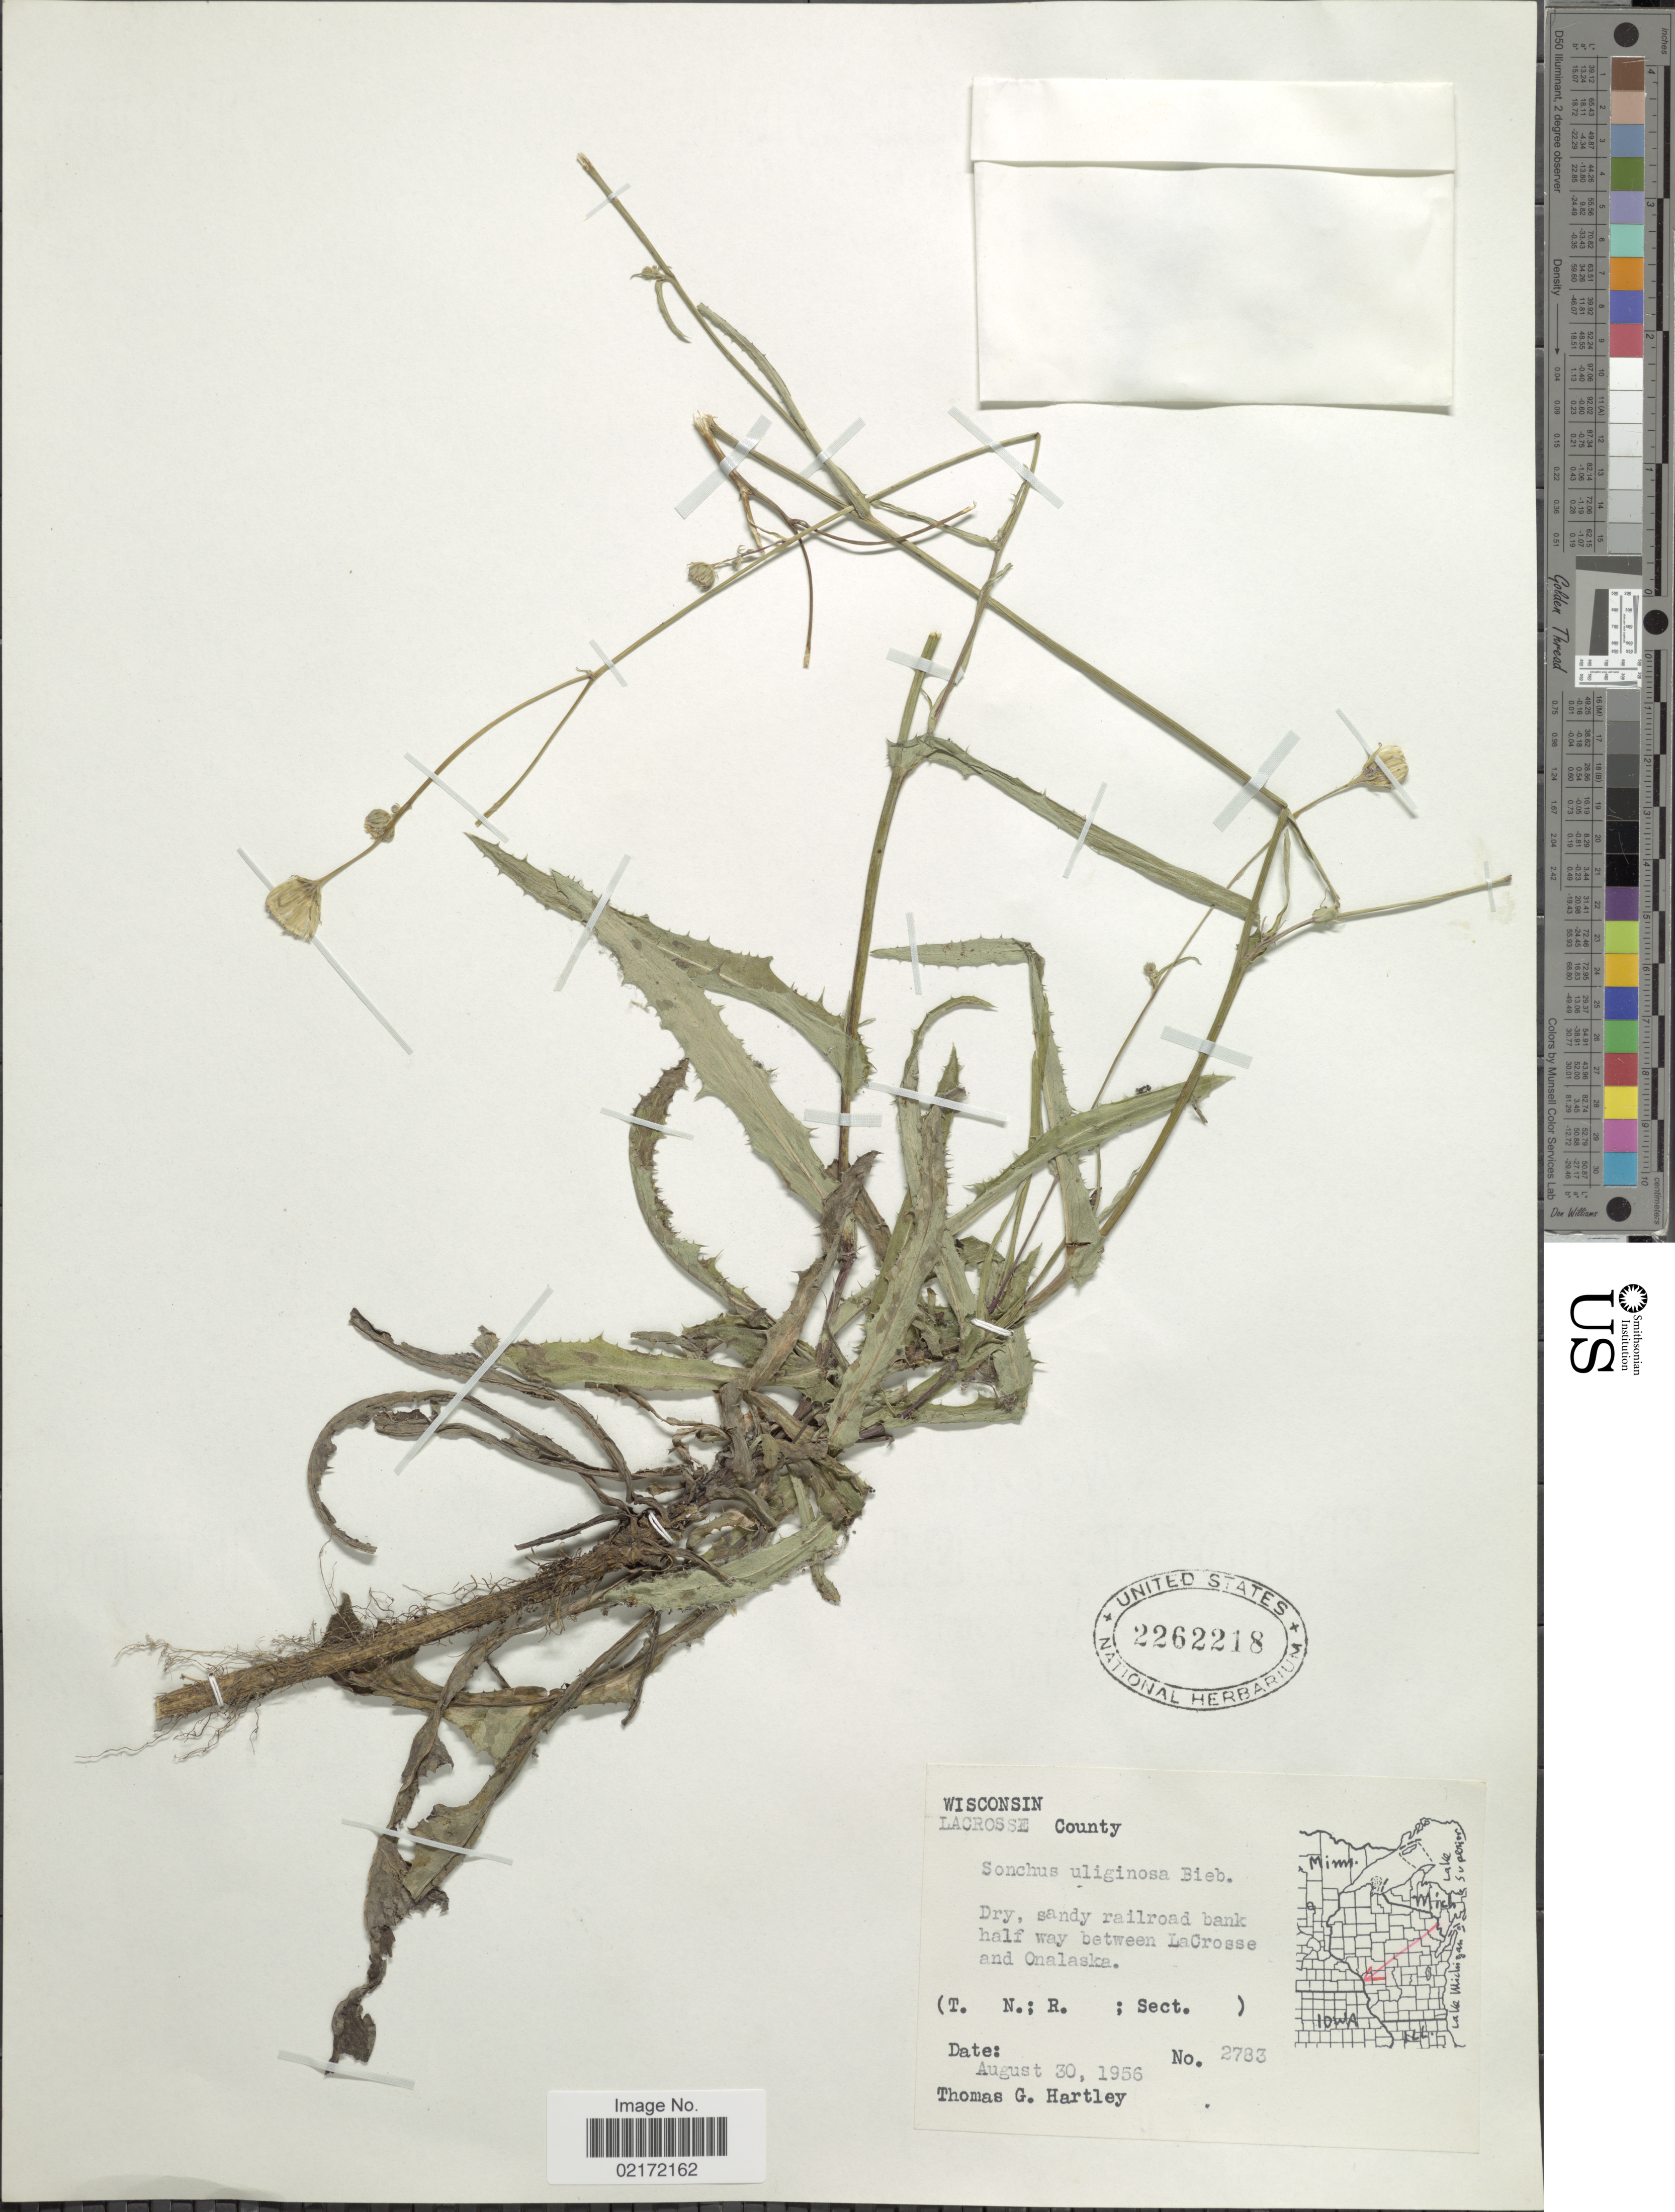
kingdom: Plantae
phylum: Tracheophyta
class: Magnoliopsida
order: Asterales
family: Asteraceae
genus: Sonchus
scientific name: Sonchus arvensis subsp. uliginosus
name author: (M. Bieb.) Nyman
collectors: T. G. Hartley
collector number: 2783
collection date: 1956-08-30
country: United States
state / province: Wisconsin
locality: Lacrosse County. Dry, sandy railroad bank half way between LaCrosse and Onalaska.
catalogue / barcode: US 2262218